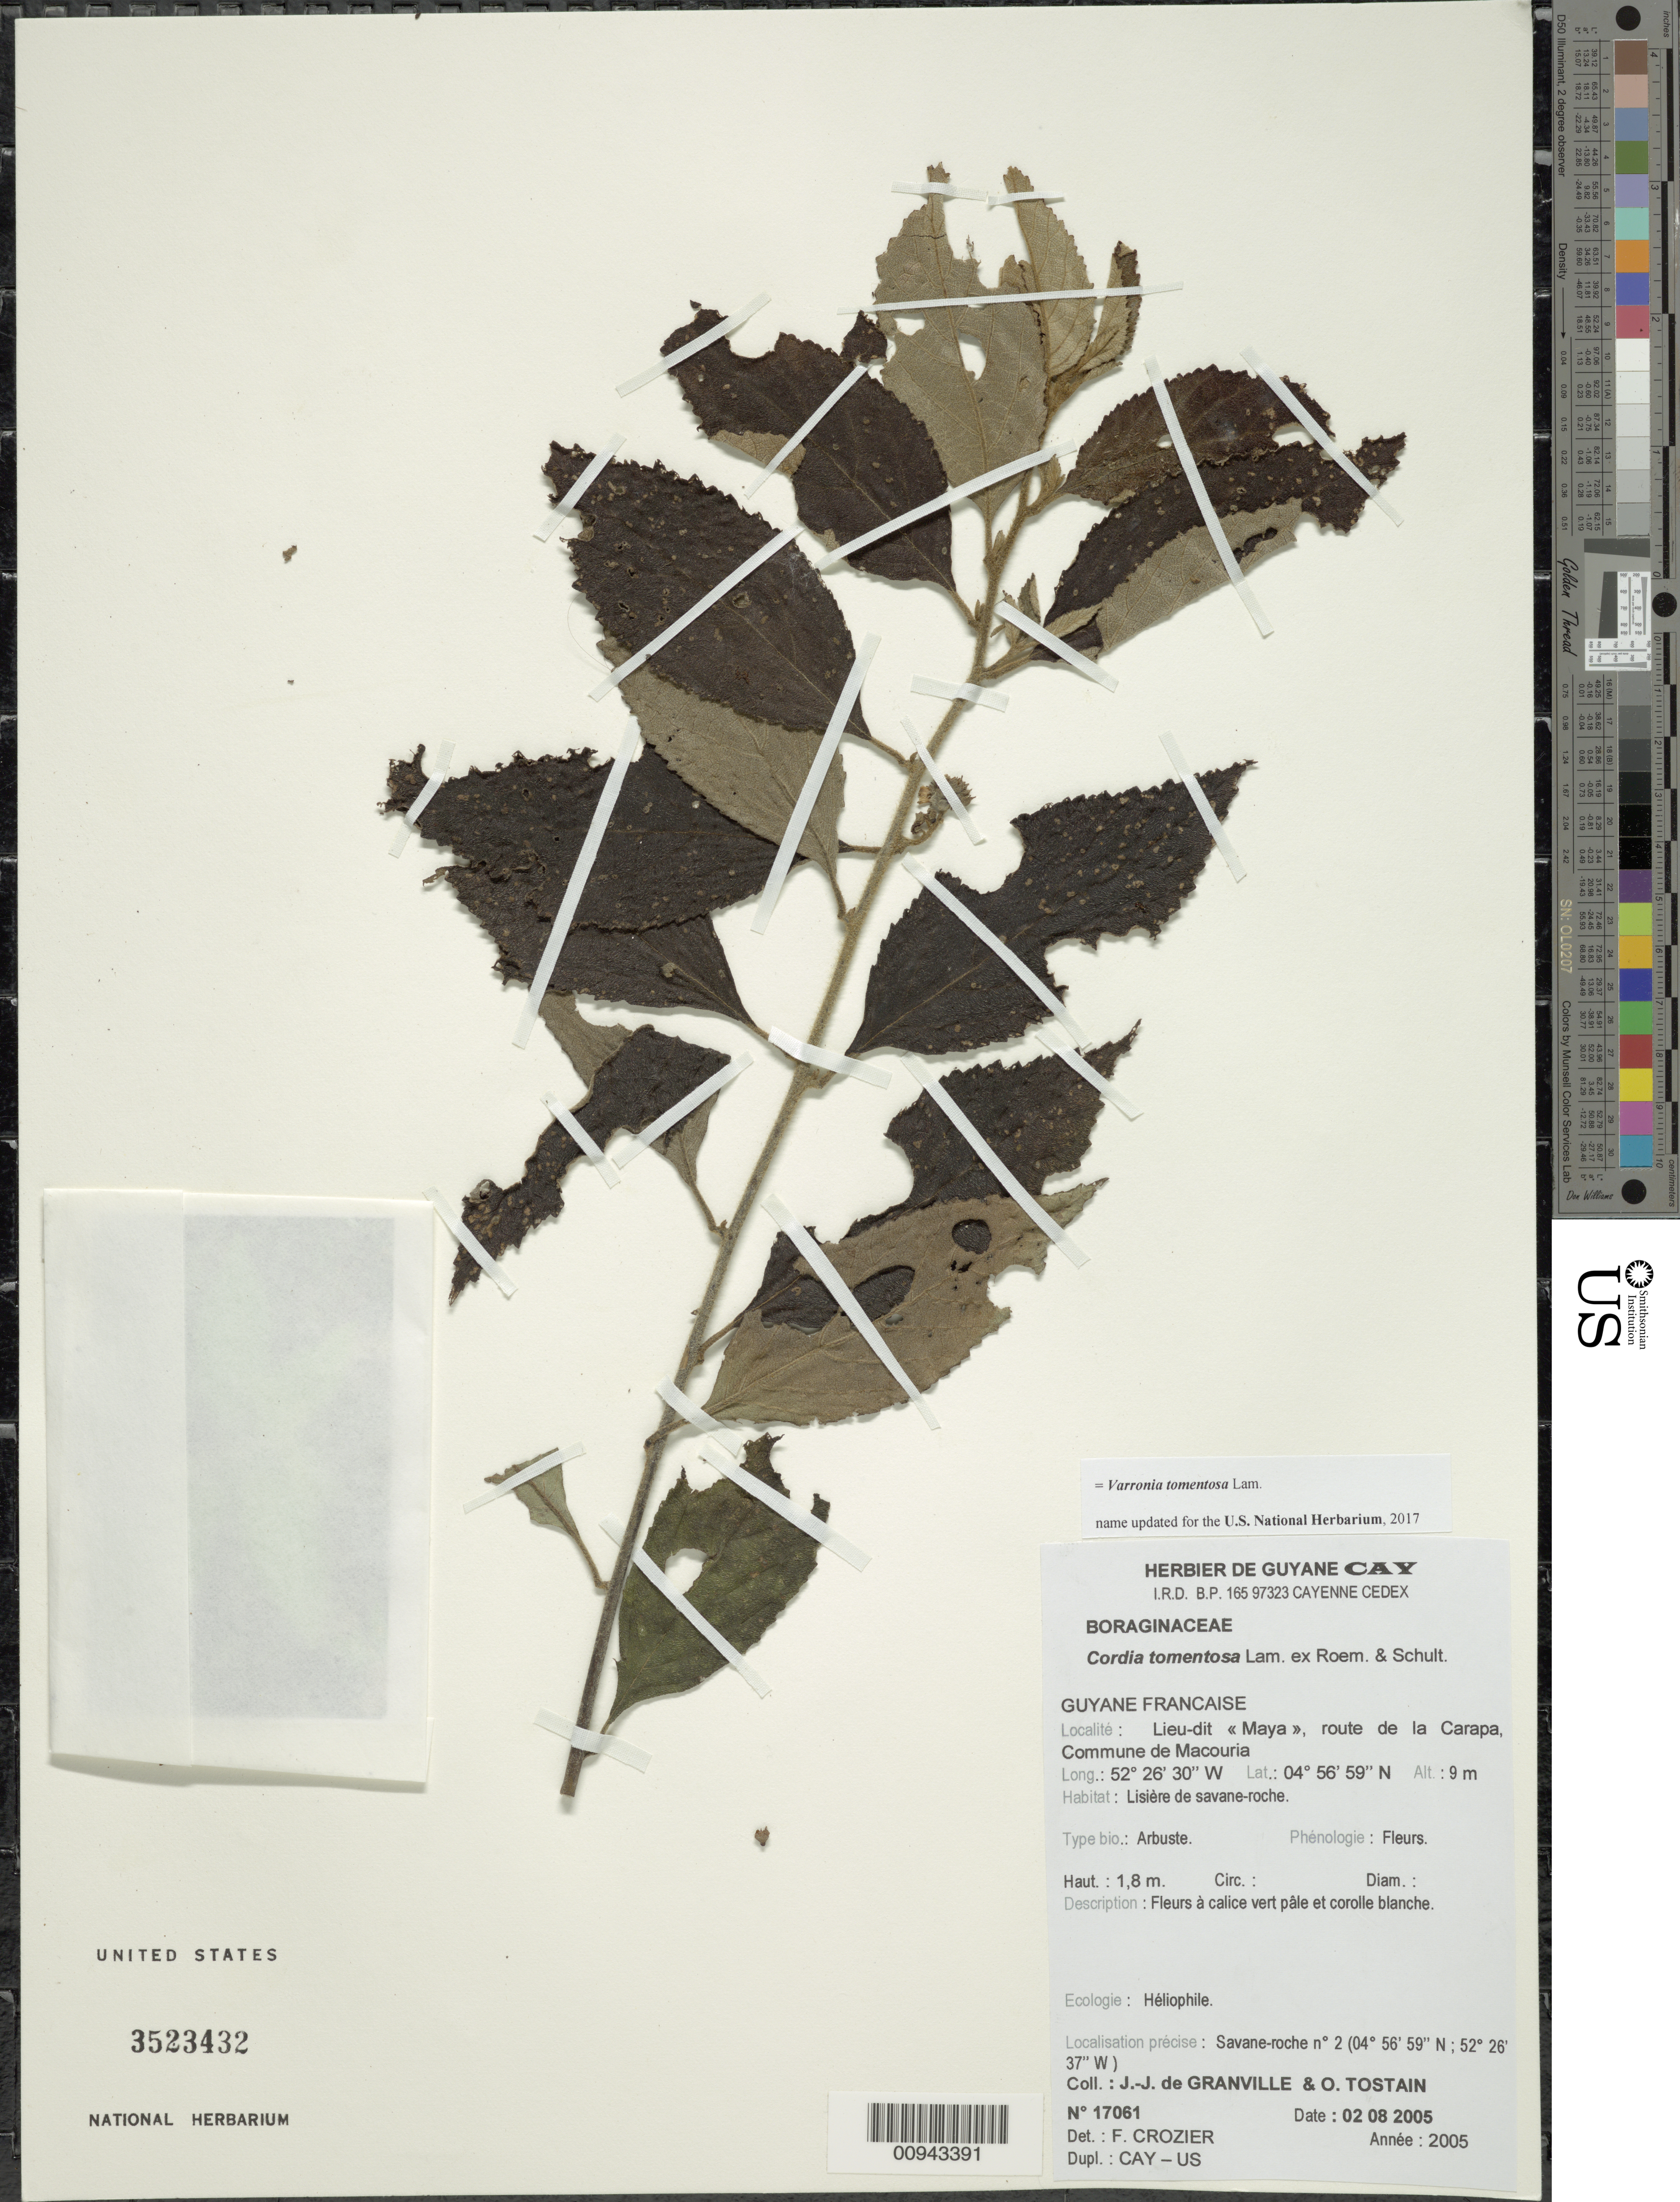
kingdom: Plantae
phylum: Tracheophyta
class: Magnoliopsida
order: Boraginales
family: Cordiaceae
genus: Cordia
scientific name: Cordia tomentosa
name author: (Lam.) Roem. & Schult.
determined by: Crozier, F.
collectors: J.-J. de Granville & O. Tostain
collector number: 17061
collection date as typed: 2-Aug-05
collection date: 2005-08-02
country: French Guiana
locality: Lieu-dit "Maya", rout de la Carapa, Commune de Macouria; Savane-roche nº2 (4º56'59"N, 52º26'37"W)_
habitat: Lisiere de savane-roche. Heliophile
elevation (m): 9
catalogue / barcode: US 3523432